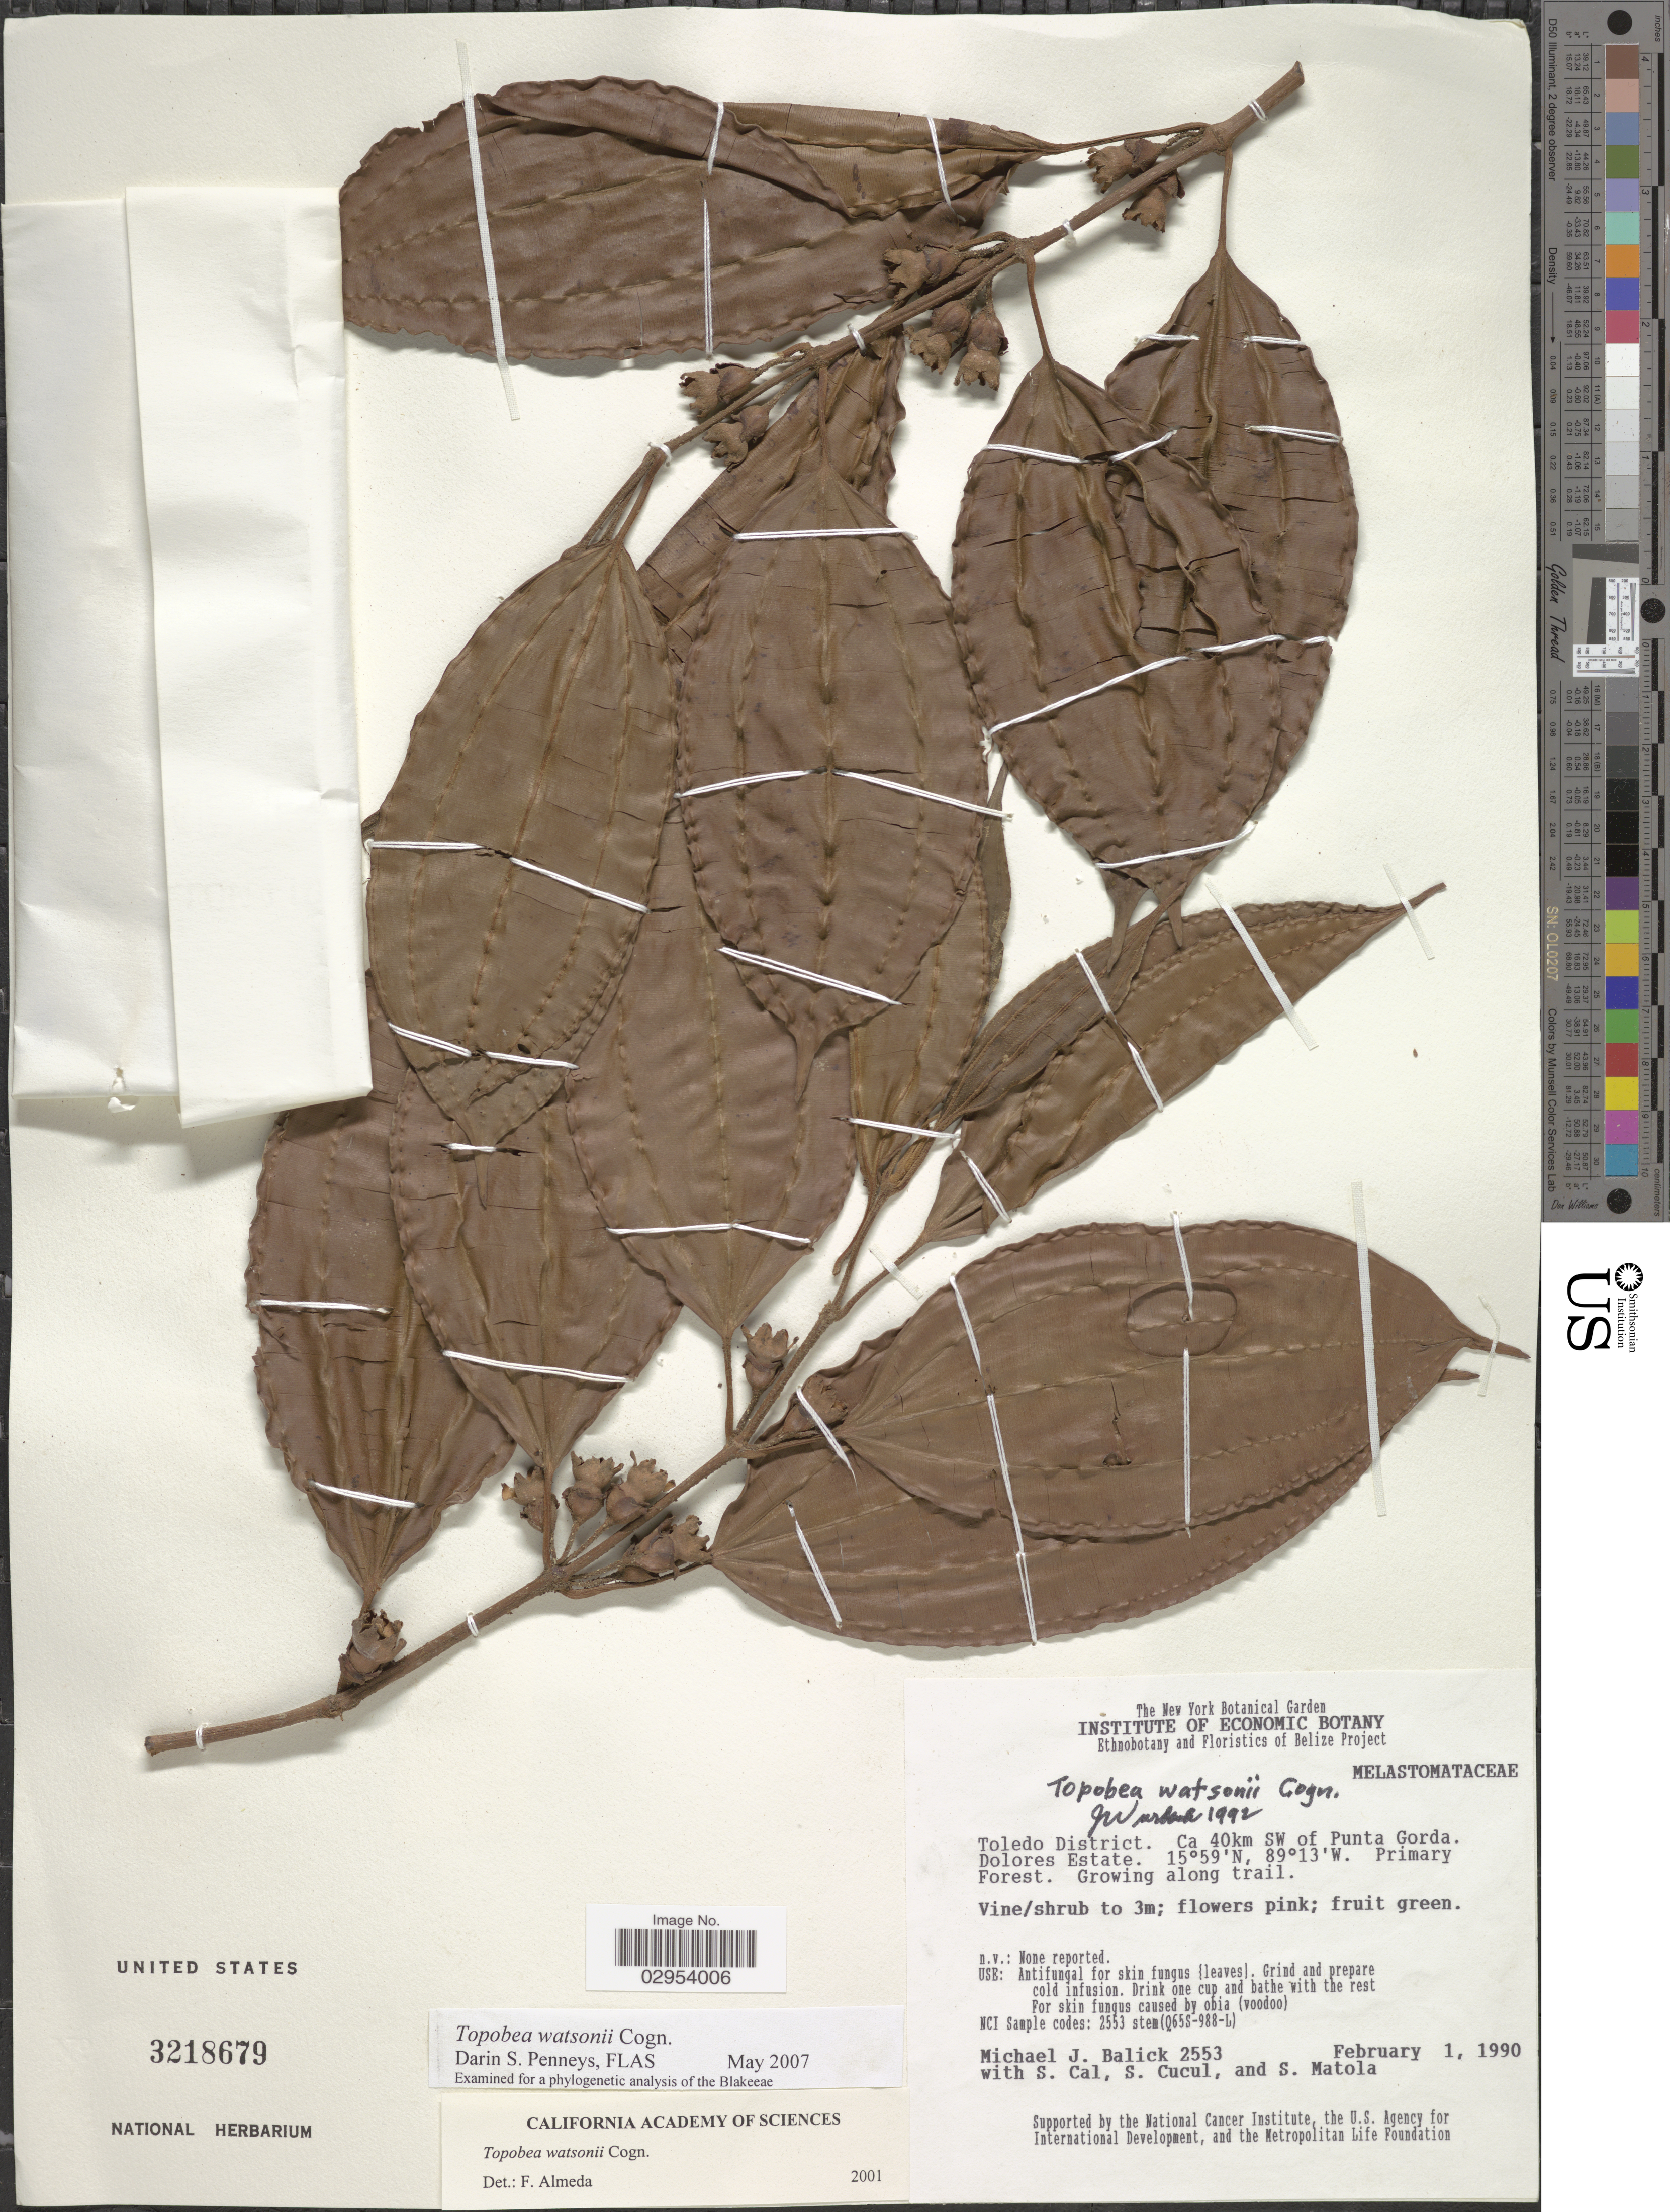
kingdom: Plantae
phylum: Tracheophyta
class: Magnoliopsida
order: Myrtales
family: Melastomataceae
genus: Topobea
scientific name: Topobea watsonii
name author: Cogn.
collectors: M. J. Balick, S. Cal, S. Cucul & S. Matola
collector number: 2553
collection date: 1990-02-01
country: Belize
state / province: Toledo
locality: Toledo District. Ca 40km SW of Punta Gorda. Dolores Estate.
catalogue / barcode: US 3218679